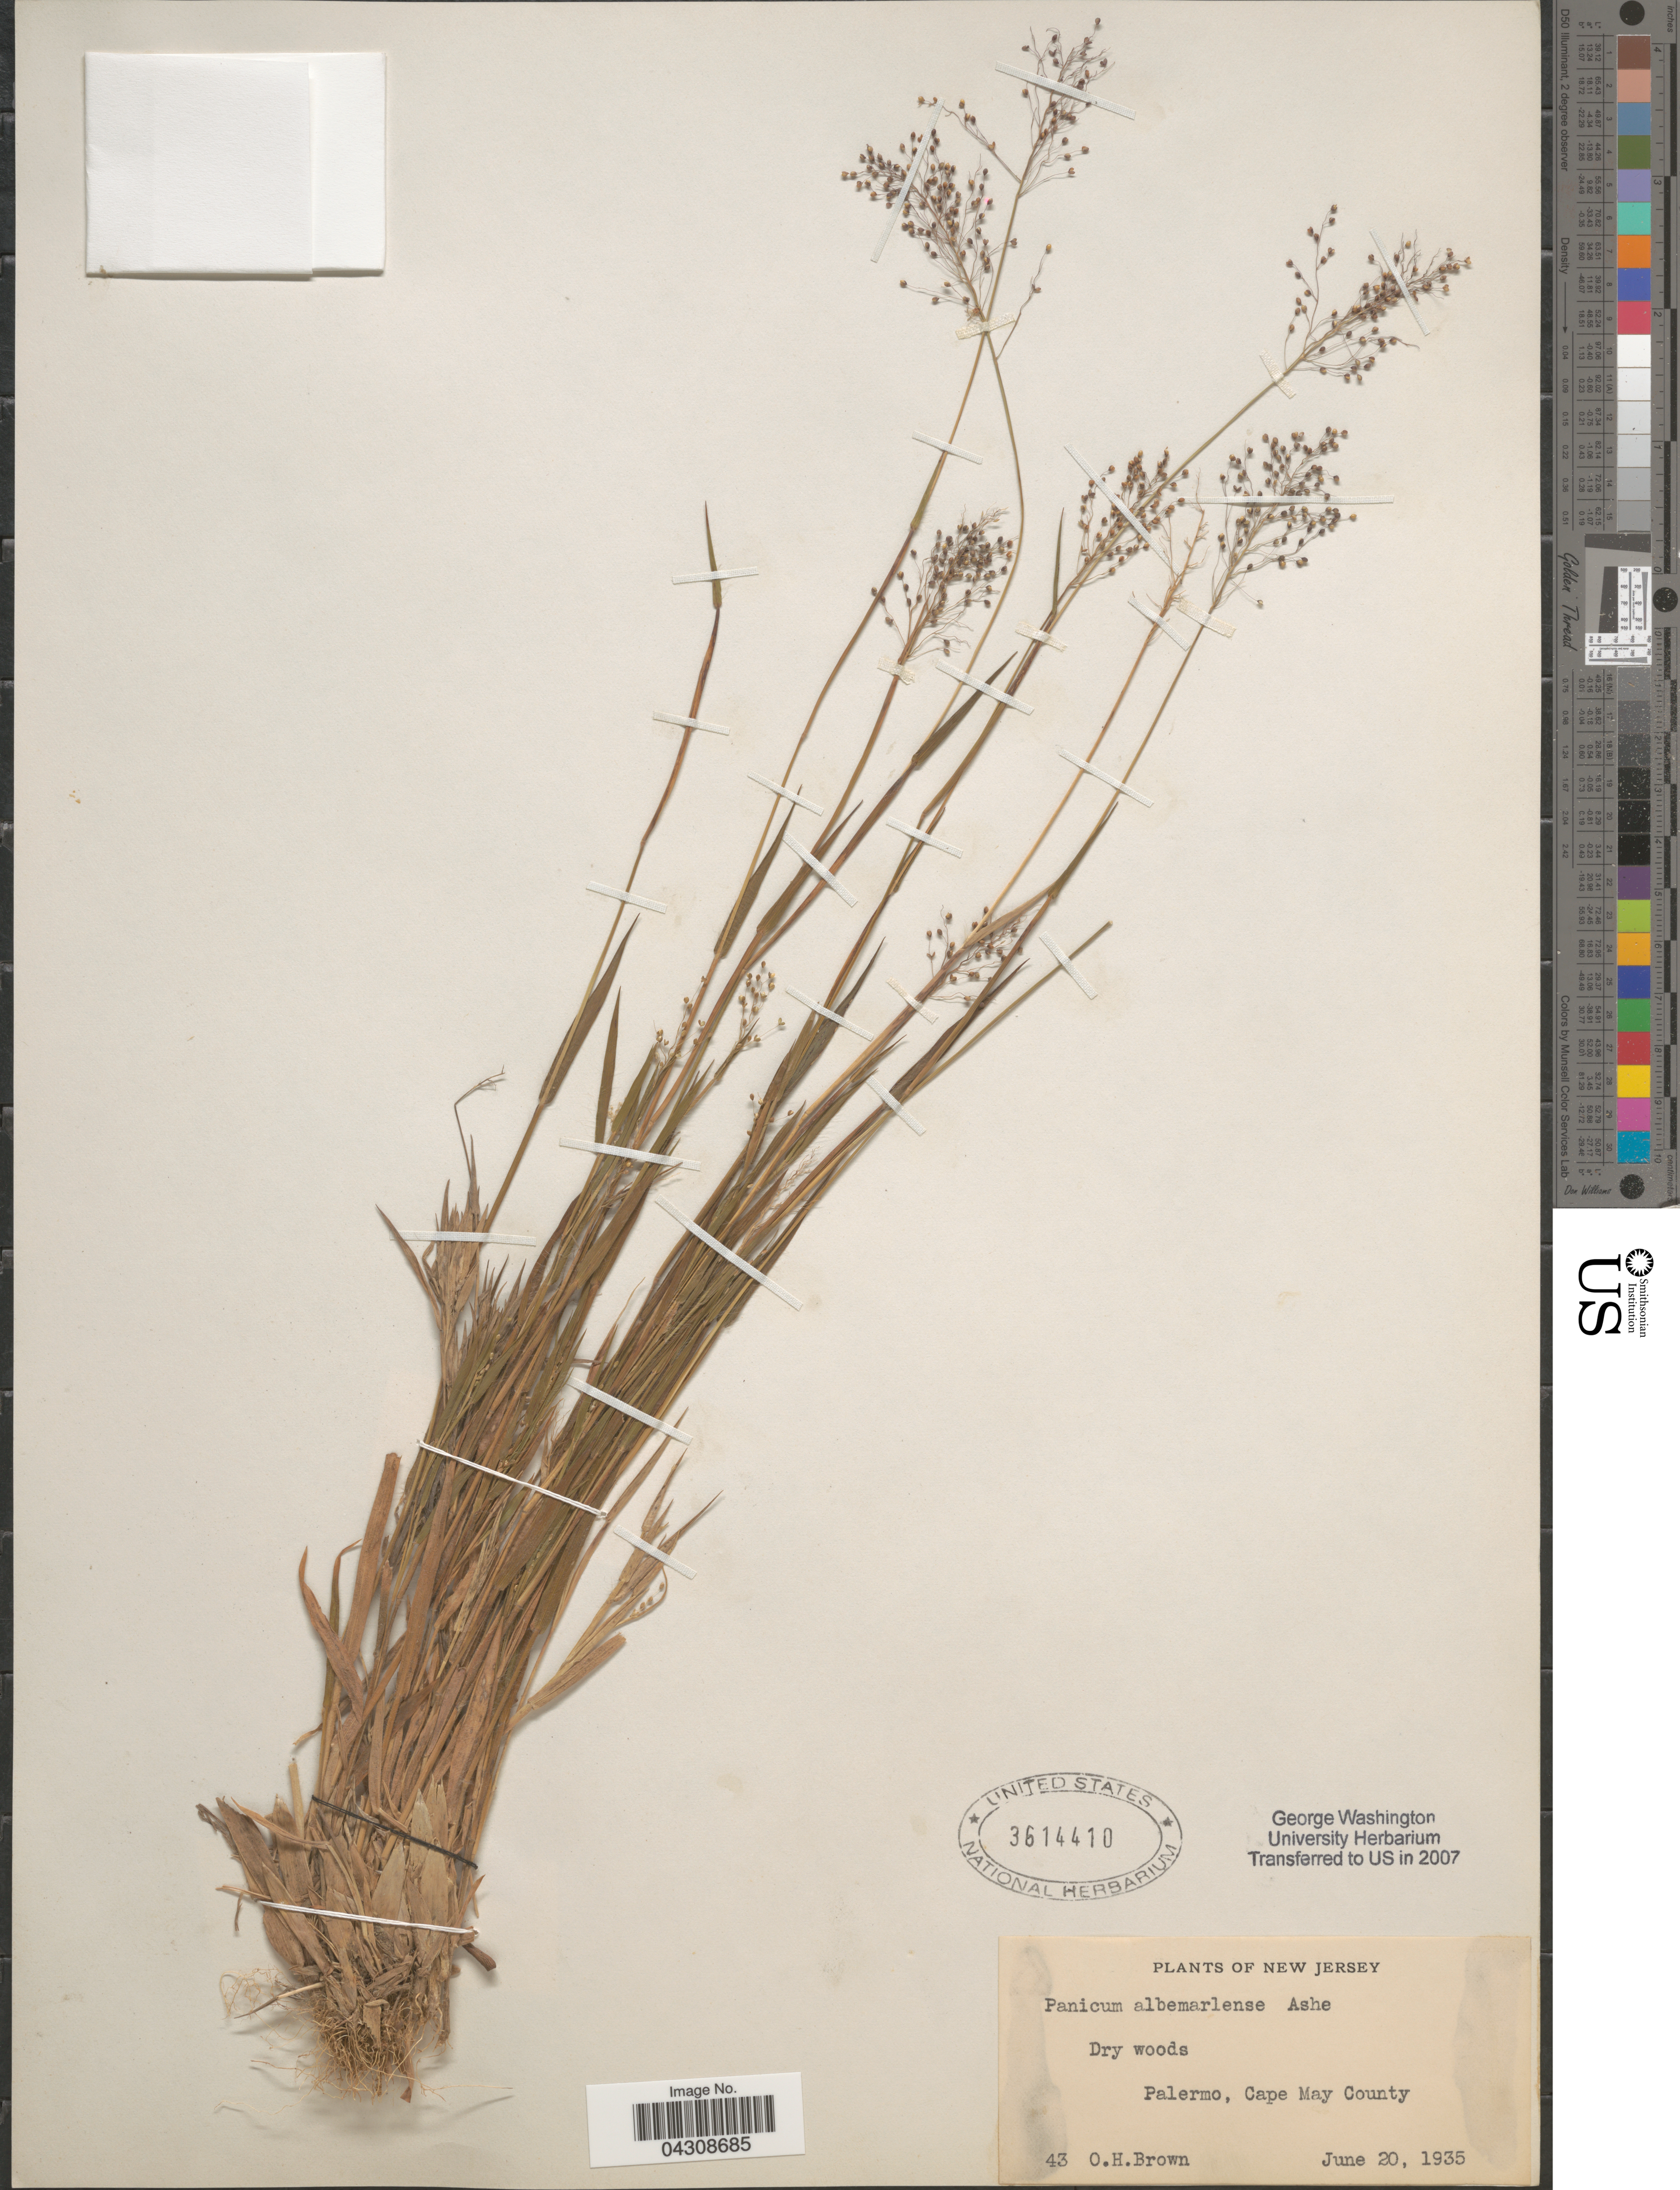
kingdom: Plantae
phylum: Tracheophyta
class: Liliopsida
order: Poales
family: Poaceae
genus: Dichanthelium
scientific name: Dichanthelium acuminatum var. acuminatum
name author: (Sw.) Gould & C.A. Clark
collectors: O. Brown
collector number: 43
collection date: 1935-06-20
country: United States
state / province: New Jersey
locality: Palermo, Cape May County.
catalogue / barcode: US 3614410